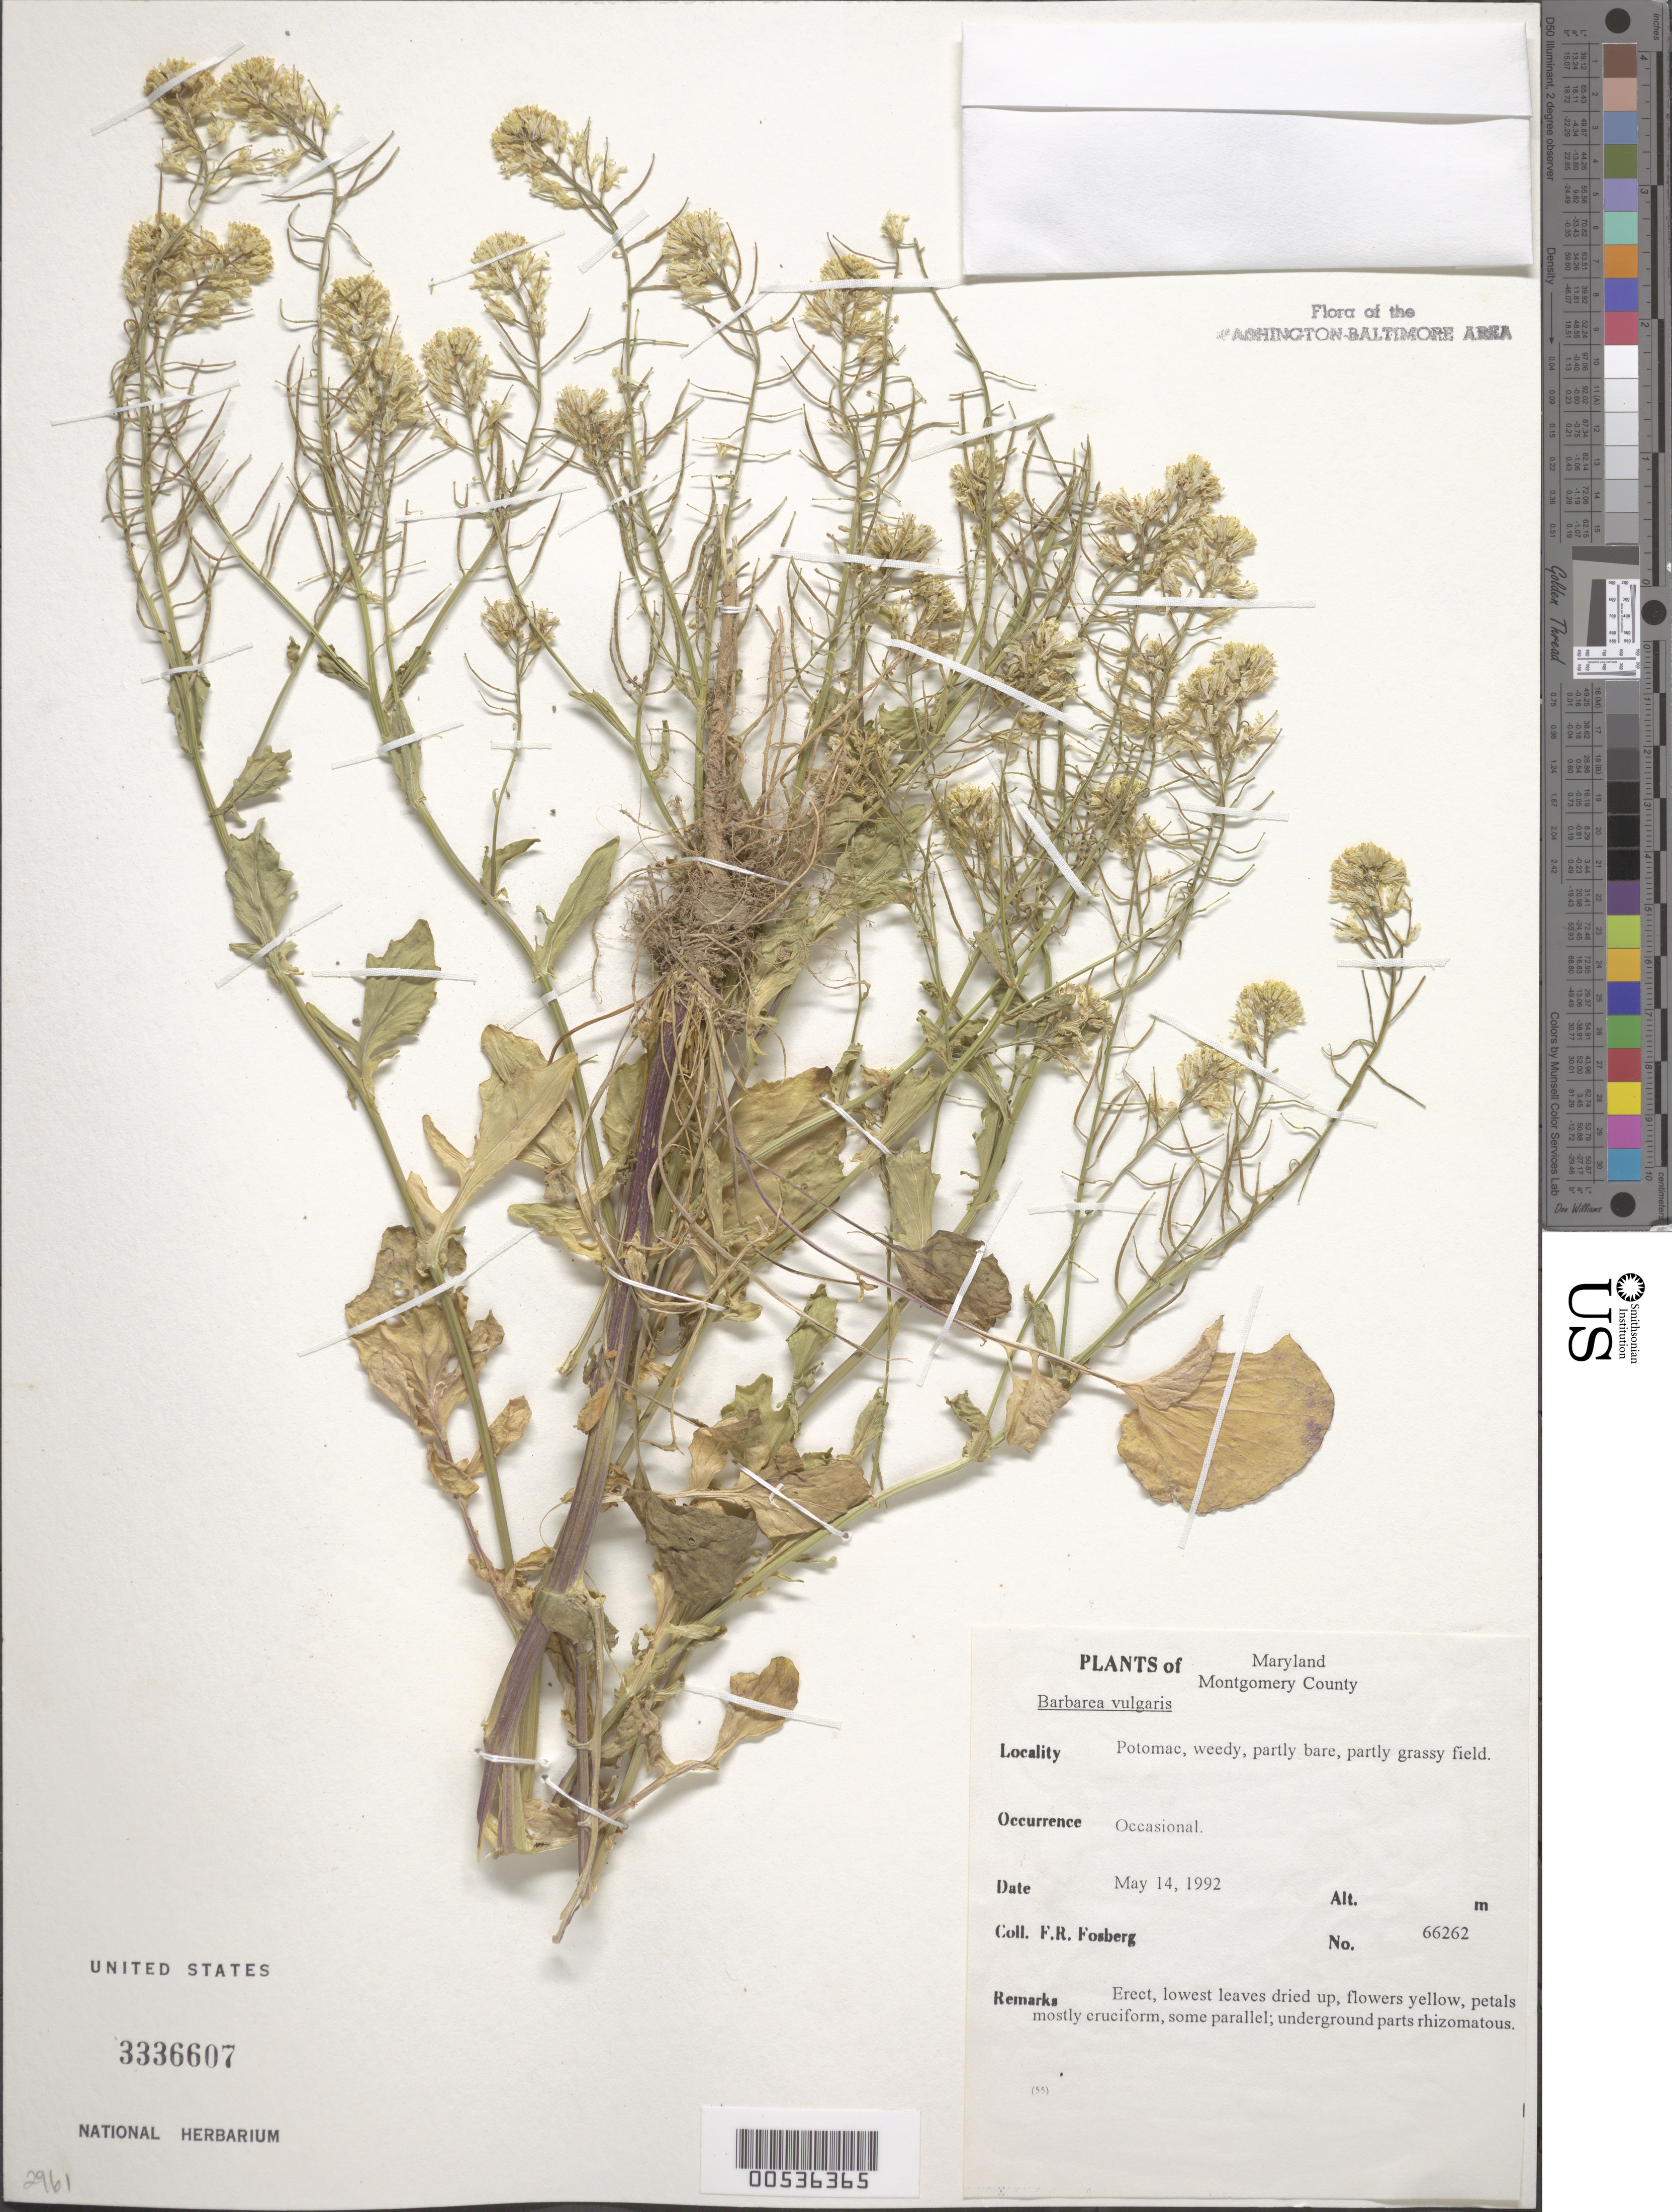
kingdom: Plantae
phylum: Tracheophyta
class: Magnoliopsida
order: Brassicales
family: Brassicaceae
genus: Barbarea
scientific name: Barbarea vulgaris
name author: W.T. Aiton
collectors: F. R. Fosberg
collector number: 66262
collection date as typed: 14 May 1992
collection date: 1992-05-14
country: United States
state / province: Maryland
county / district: Montgomery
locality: Potomac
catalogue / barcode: US 3336607